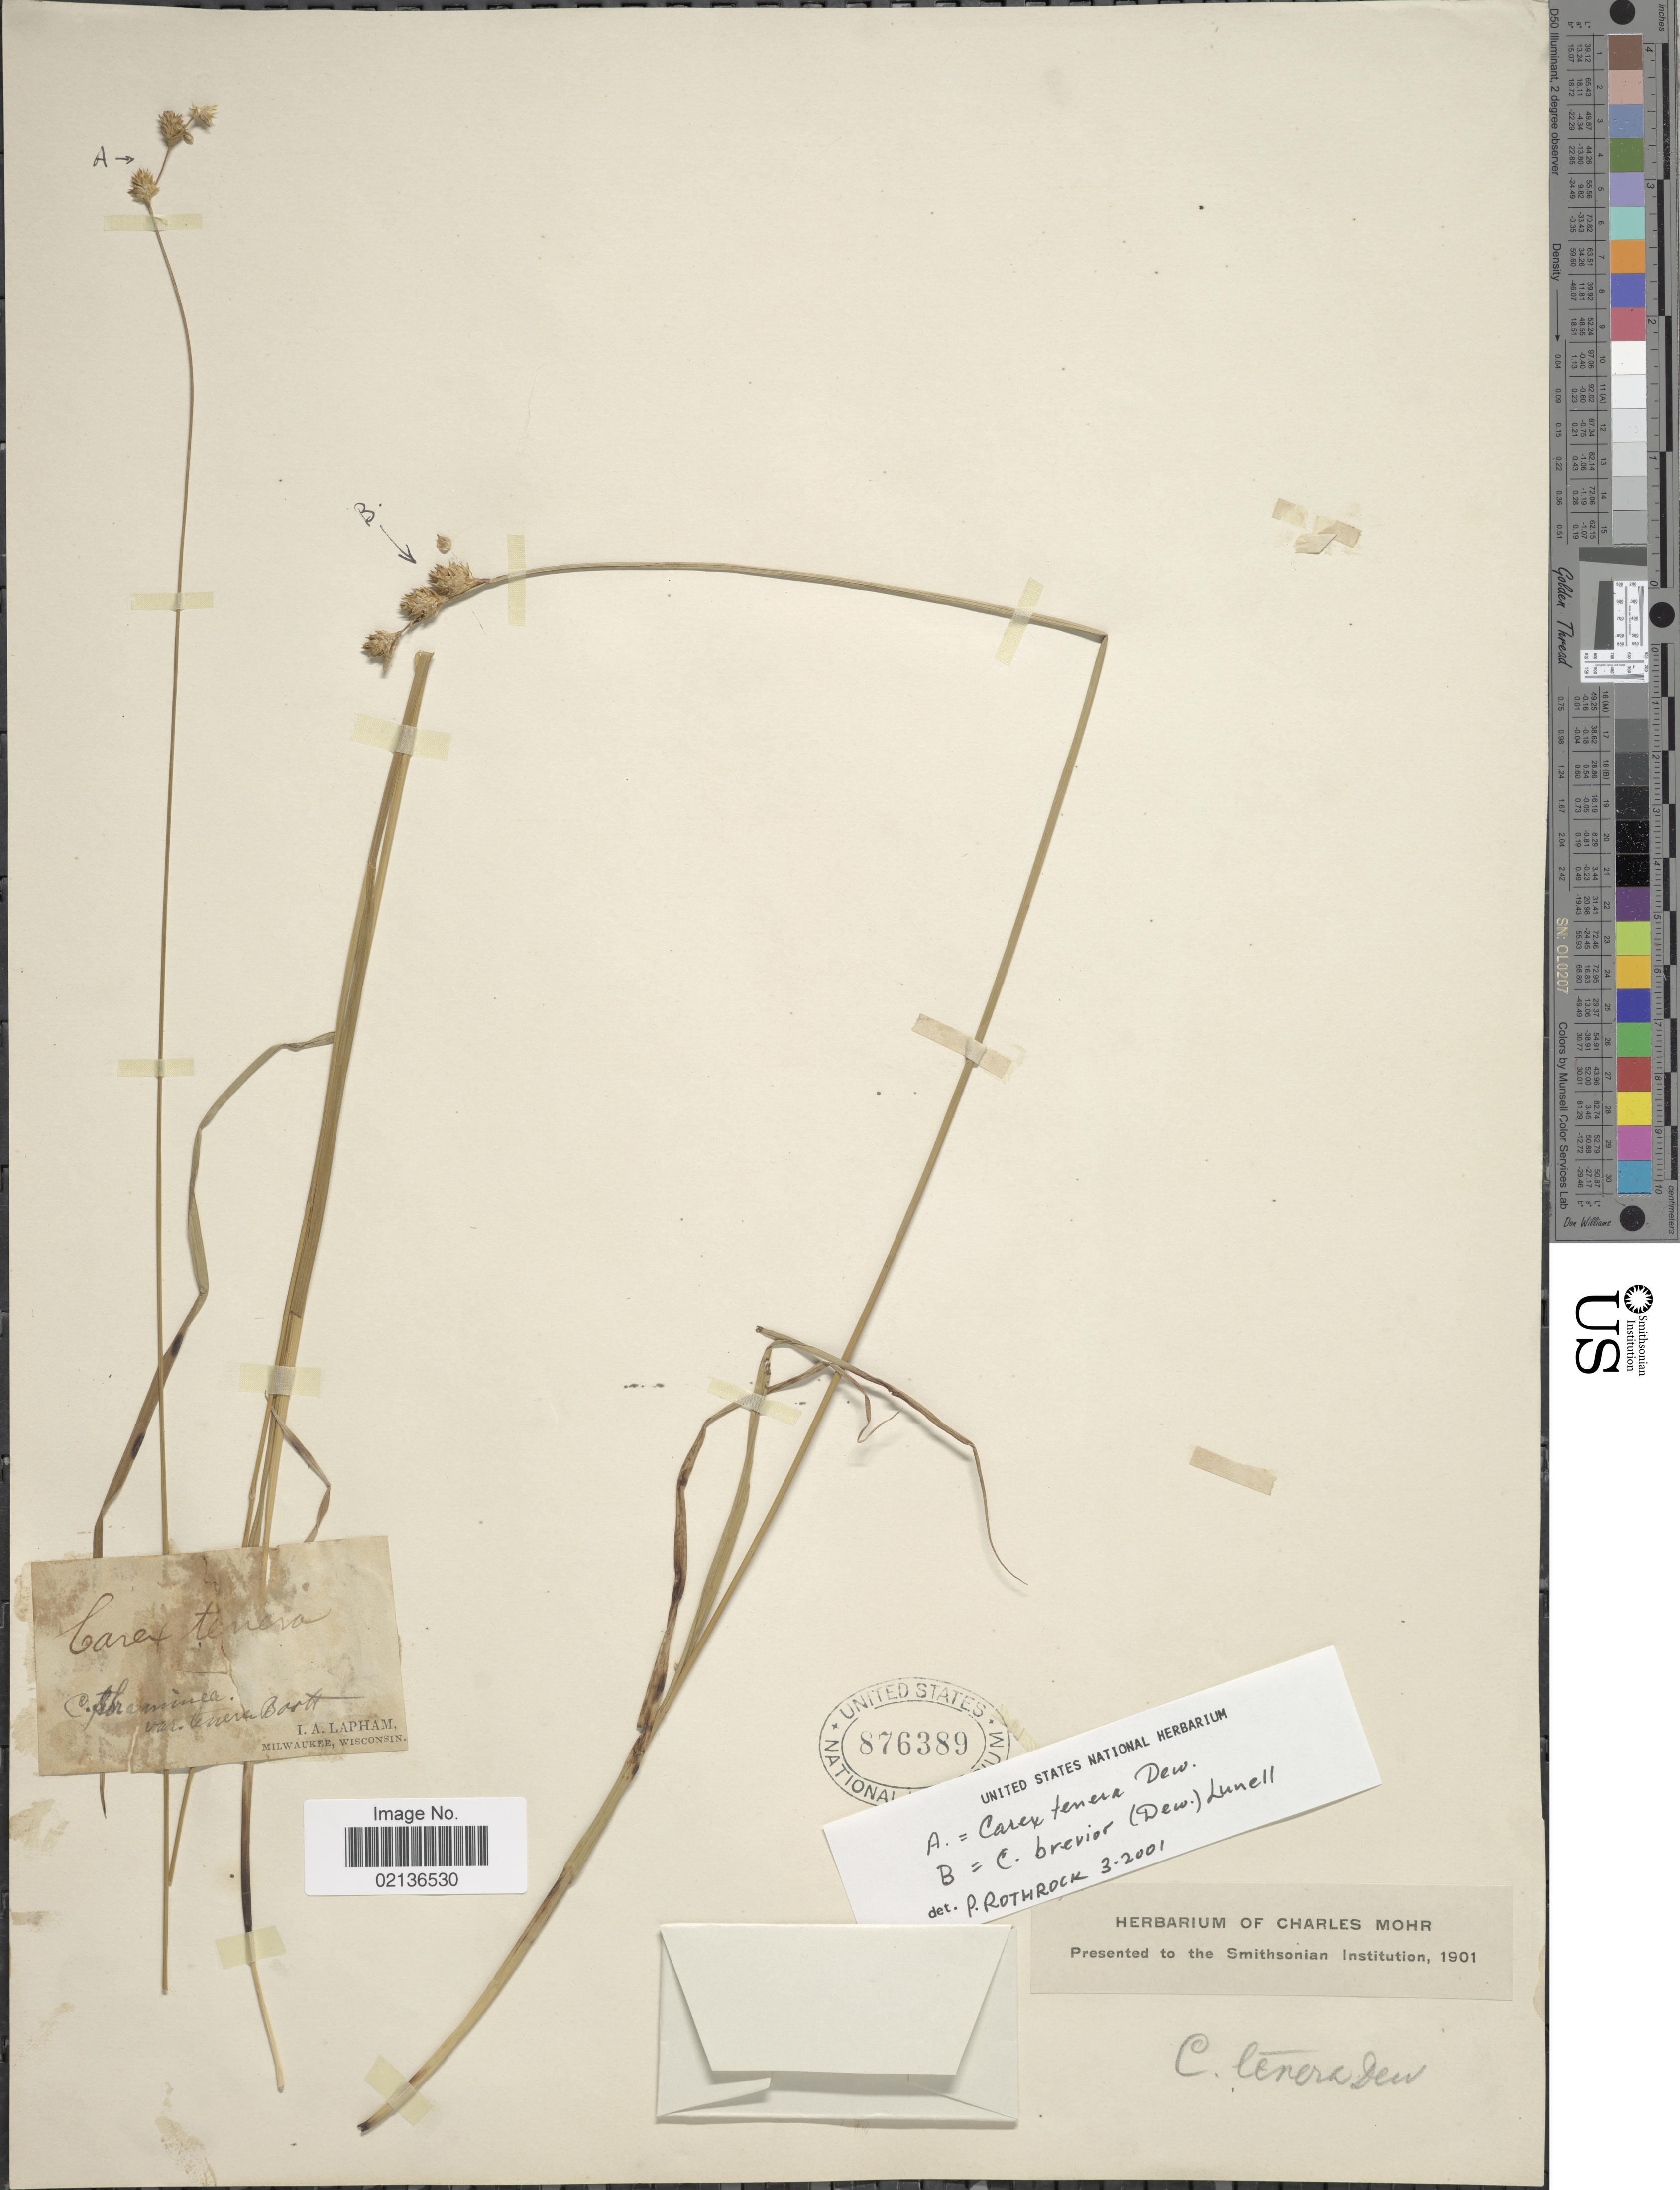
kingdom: Plantae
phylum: Tracheophyta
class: Liliopsida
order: Poales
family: Cyperaceae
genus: Carex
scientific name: Carex tenera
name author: Dewey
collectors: I. Lapham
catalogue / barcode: US 876389